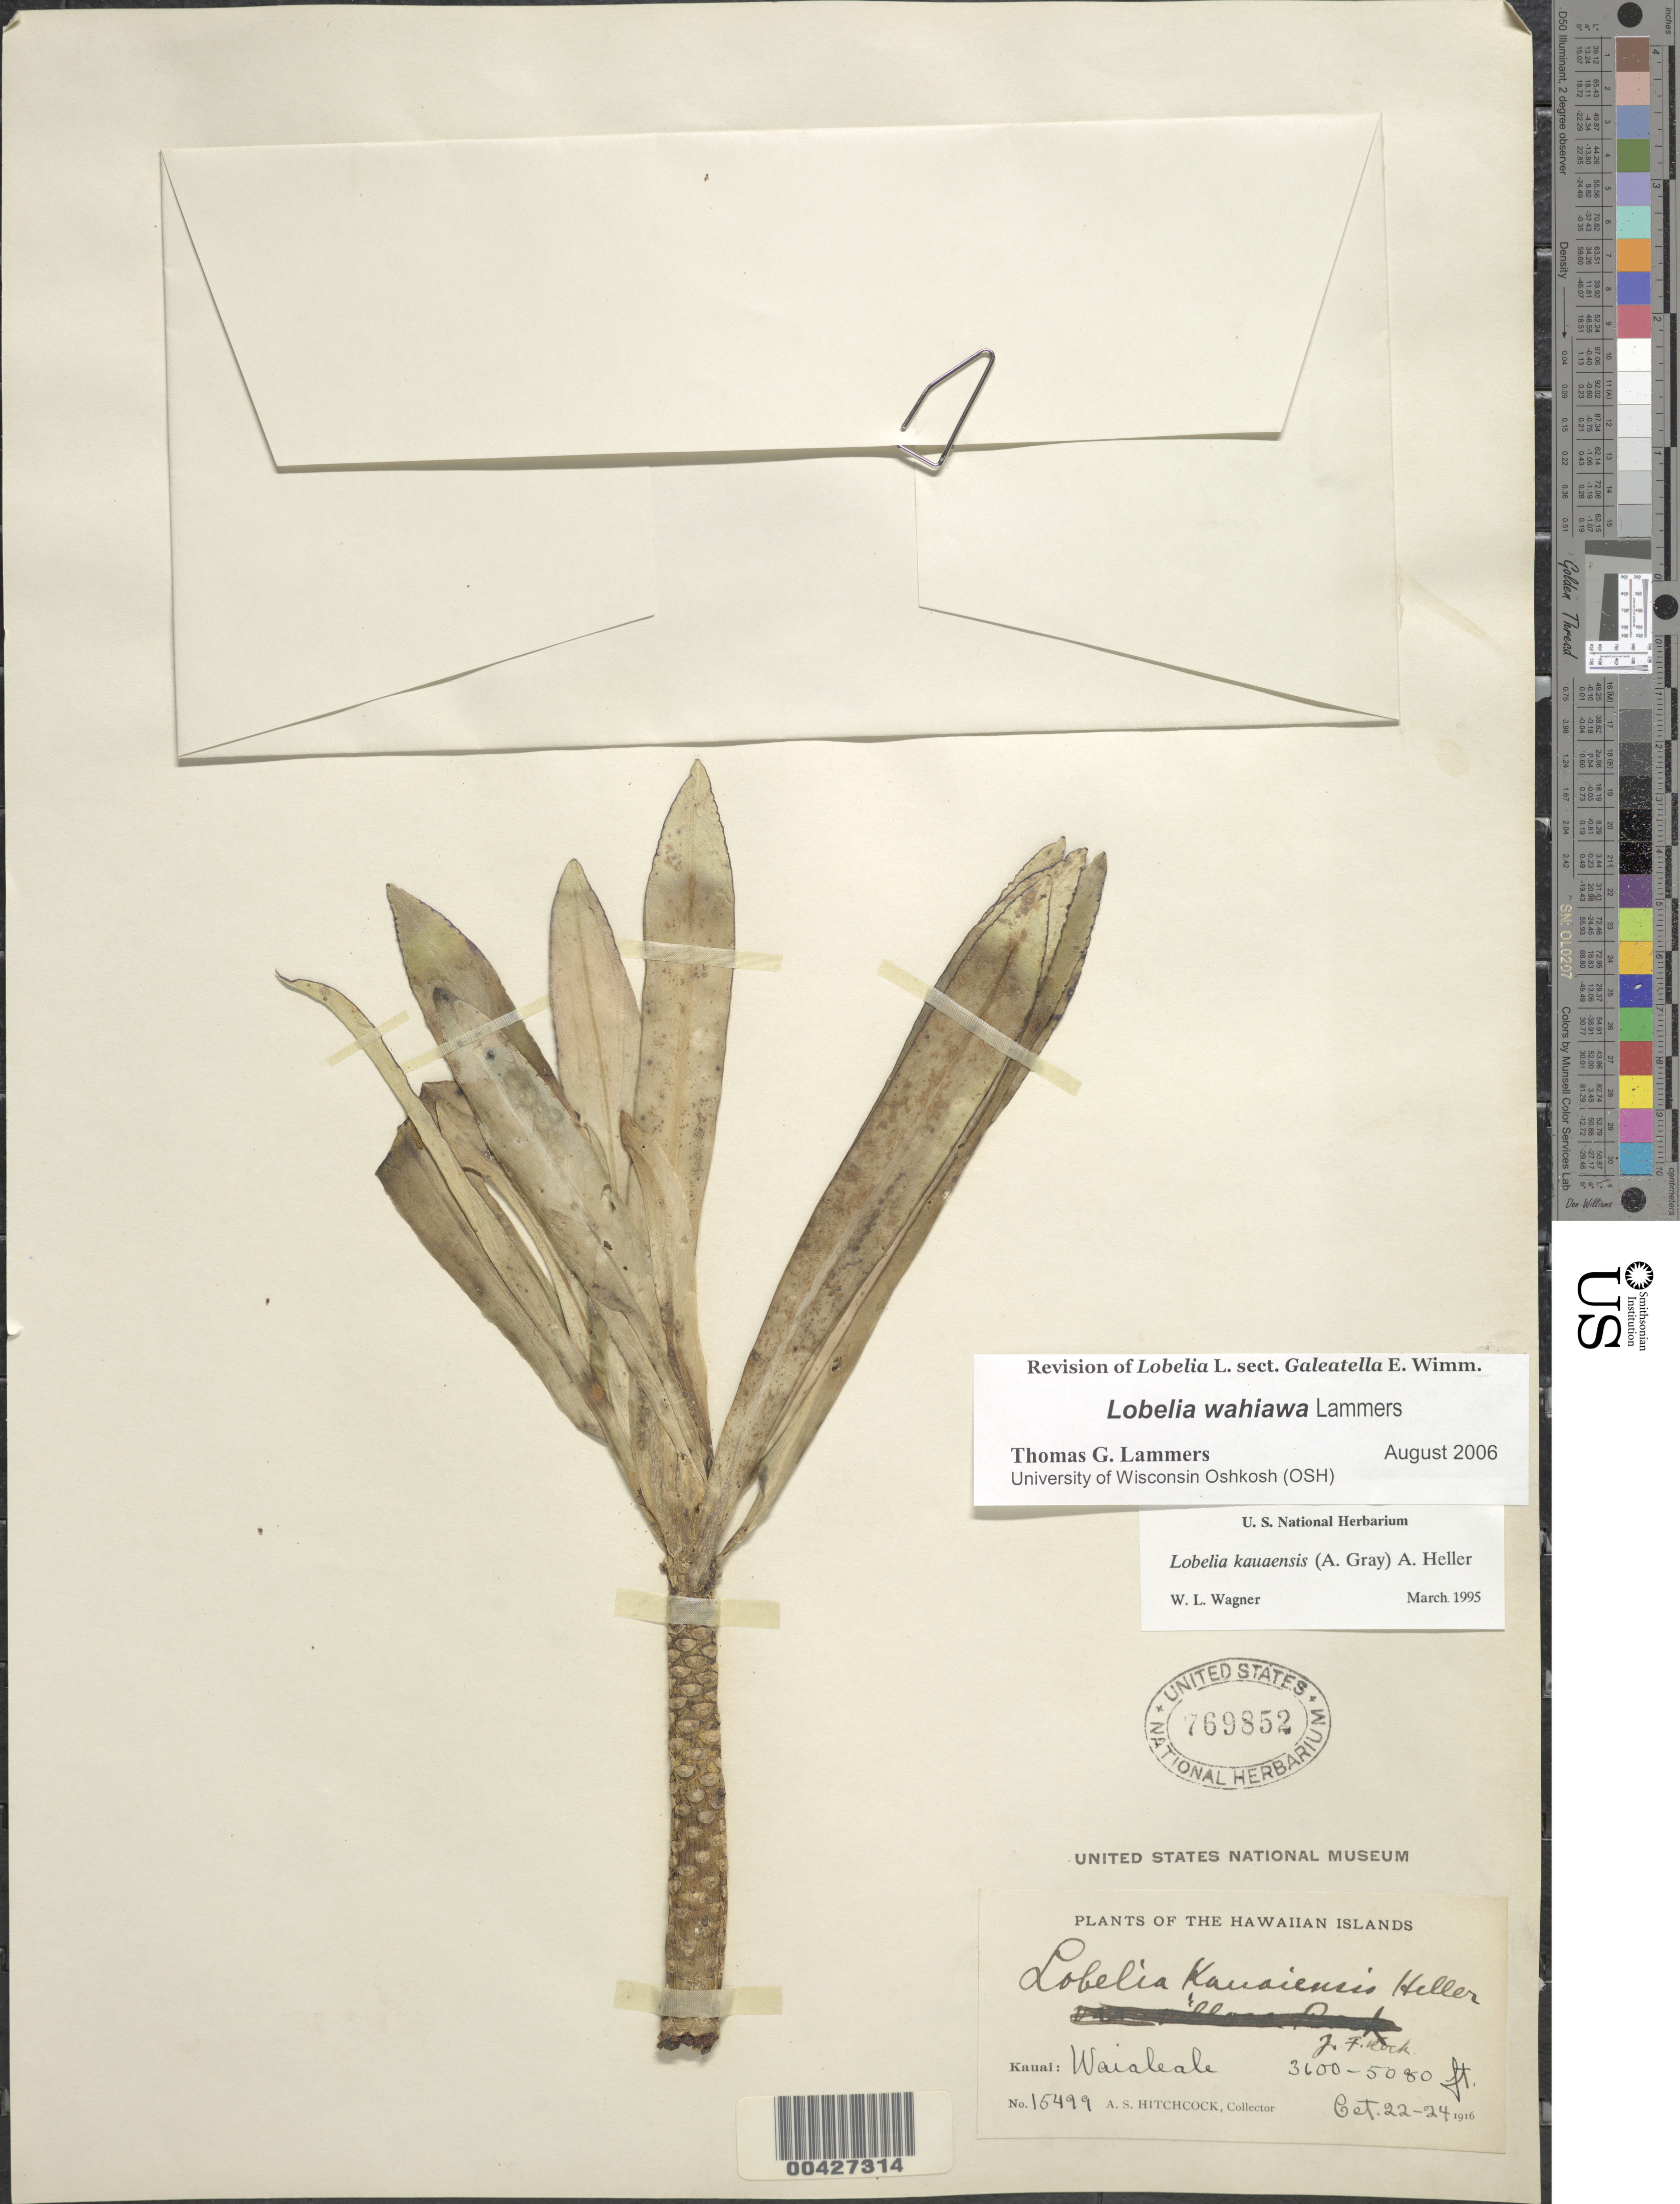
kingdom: Plantae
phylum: Tracheophyta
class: Magnoliopsida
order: Asterales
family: Campanulaceae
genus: Lobelia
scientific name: Lobelia wahiawa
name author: Lammers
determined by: Lammers, T. G.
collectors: A. S. Hitchcock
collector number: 15499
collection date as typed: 22 Oct 1916 to 24 Oct 1916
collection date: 1916-10-22/1916-10-24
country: United States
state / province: Hawaii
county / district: Kauai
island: Kaua'i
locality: Waialeale.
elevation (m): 1097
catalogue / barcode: US 769852